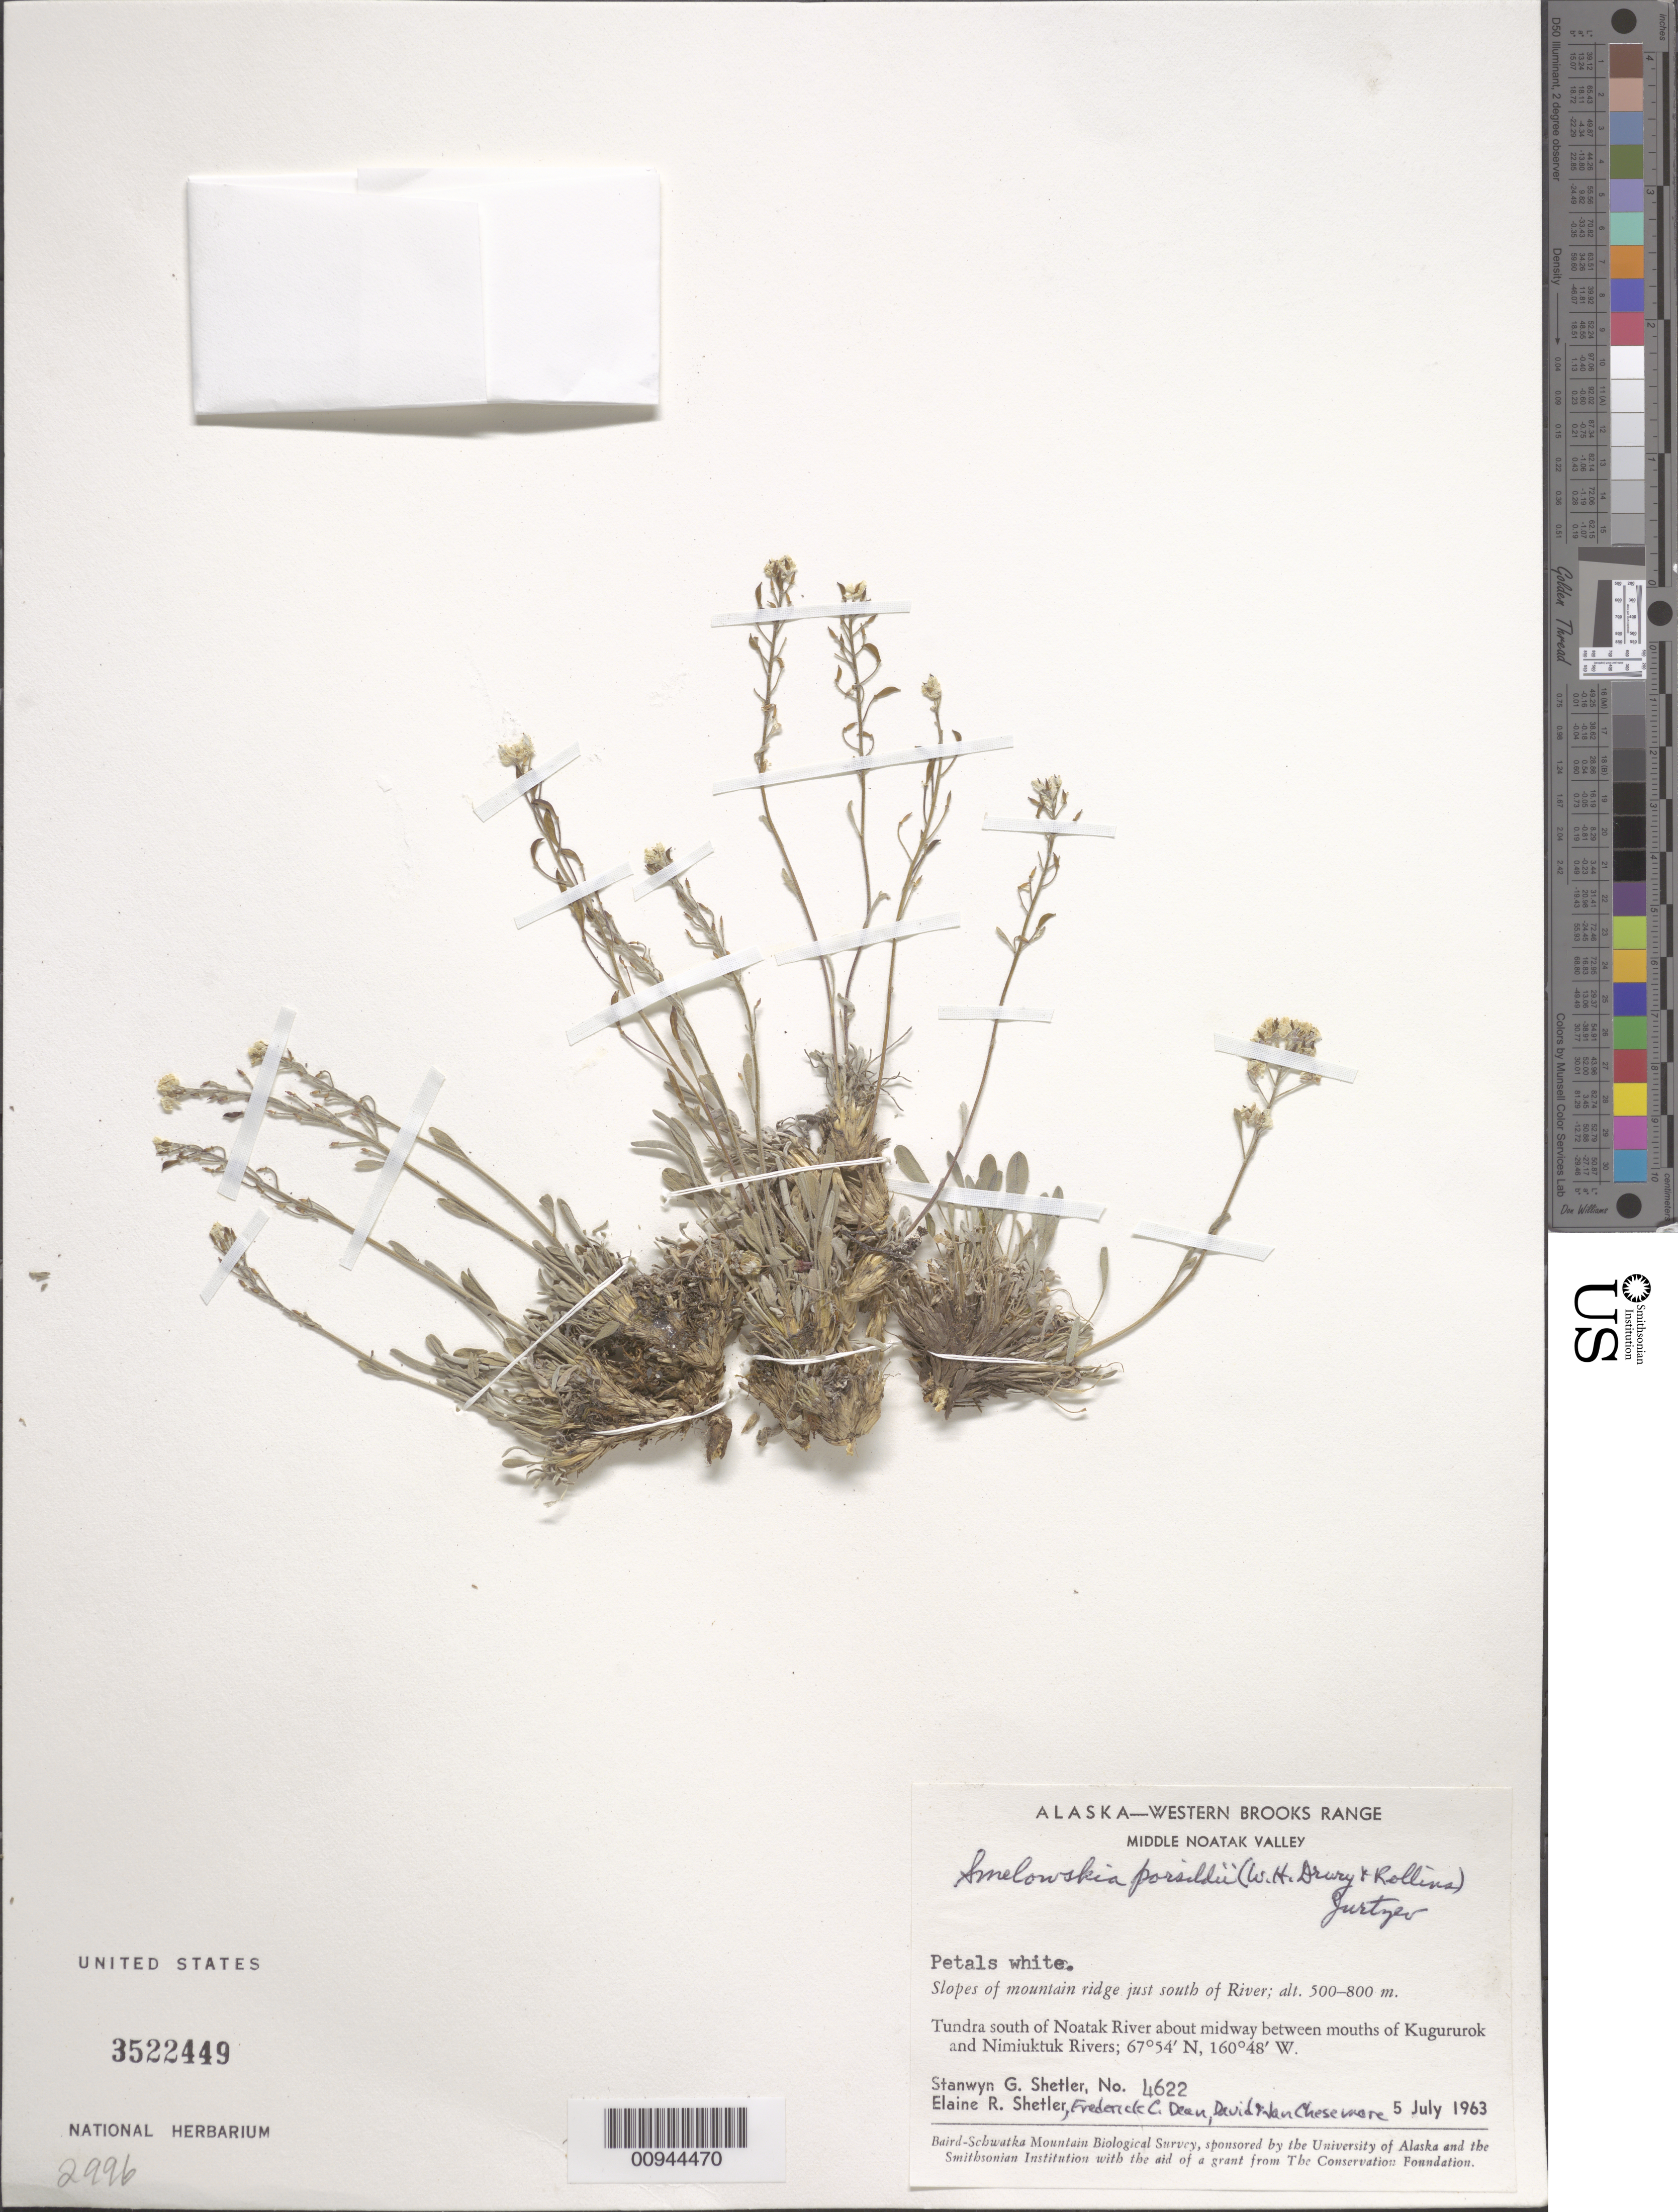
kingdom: Plantae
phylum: Tracheophyta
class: Magnoliopsida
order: Brassicales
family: Brassicaceae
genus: Smelowskia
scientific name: Smelowskia porsildii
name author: (Drury & Rollins) Jurtzev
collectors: S. Shetler, E. R. Shetler, F. C. Dean, D. Chesemore & J. Chesemore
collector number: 4622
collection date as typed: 05 Jul 1963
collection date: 1963-07-05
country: United States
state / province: Alaska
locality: S of Noatak River about midway between mouths of Kugururok and Nimiuktuk Rivers. Western Brooks Range, Middle Noatak Valley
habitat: Tundra. Slopes of mountain ridge just south of River.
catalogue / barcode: US 3522449